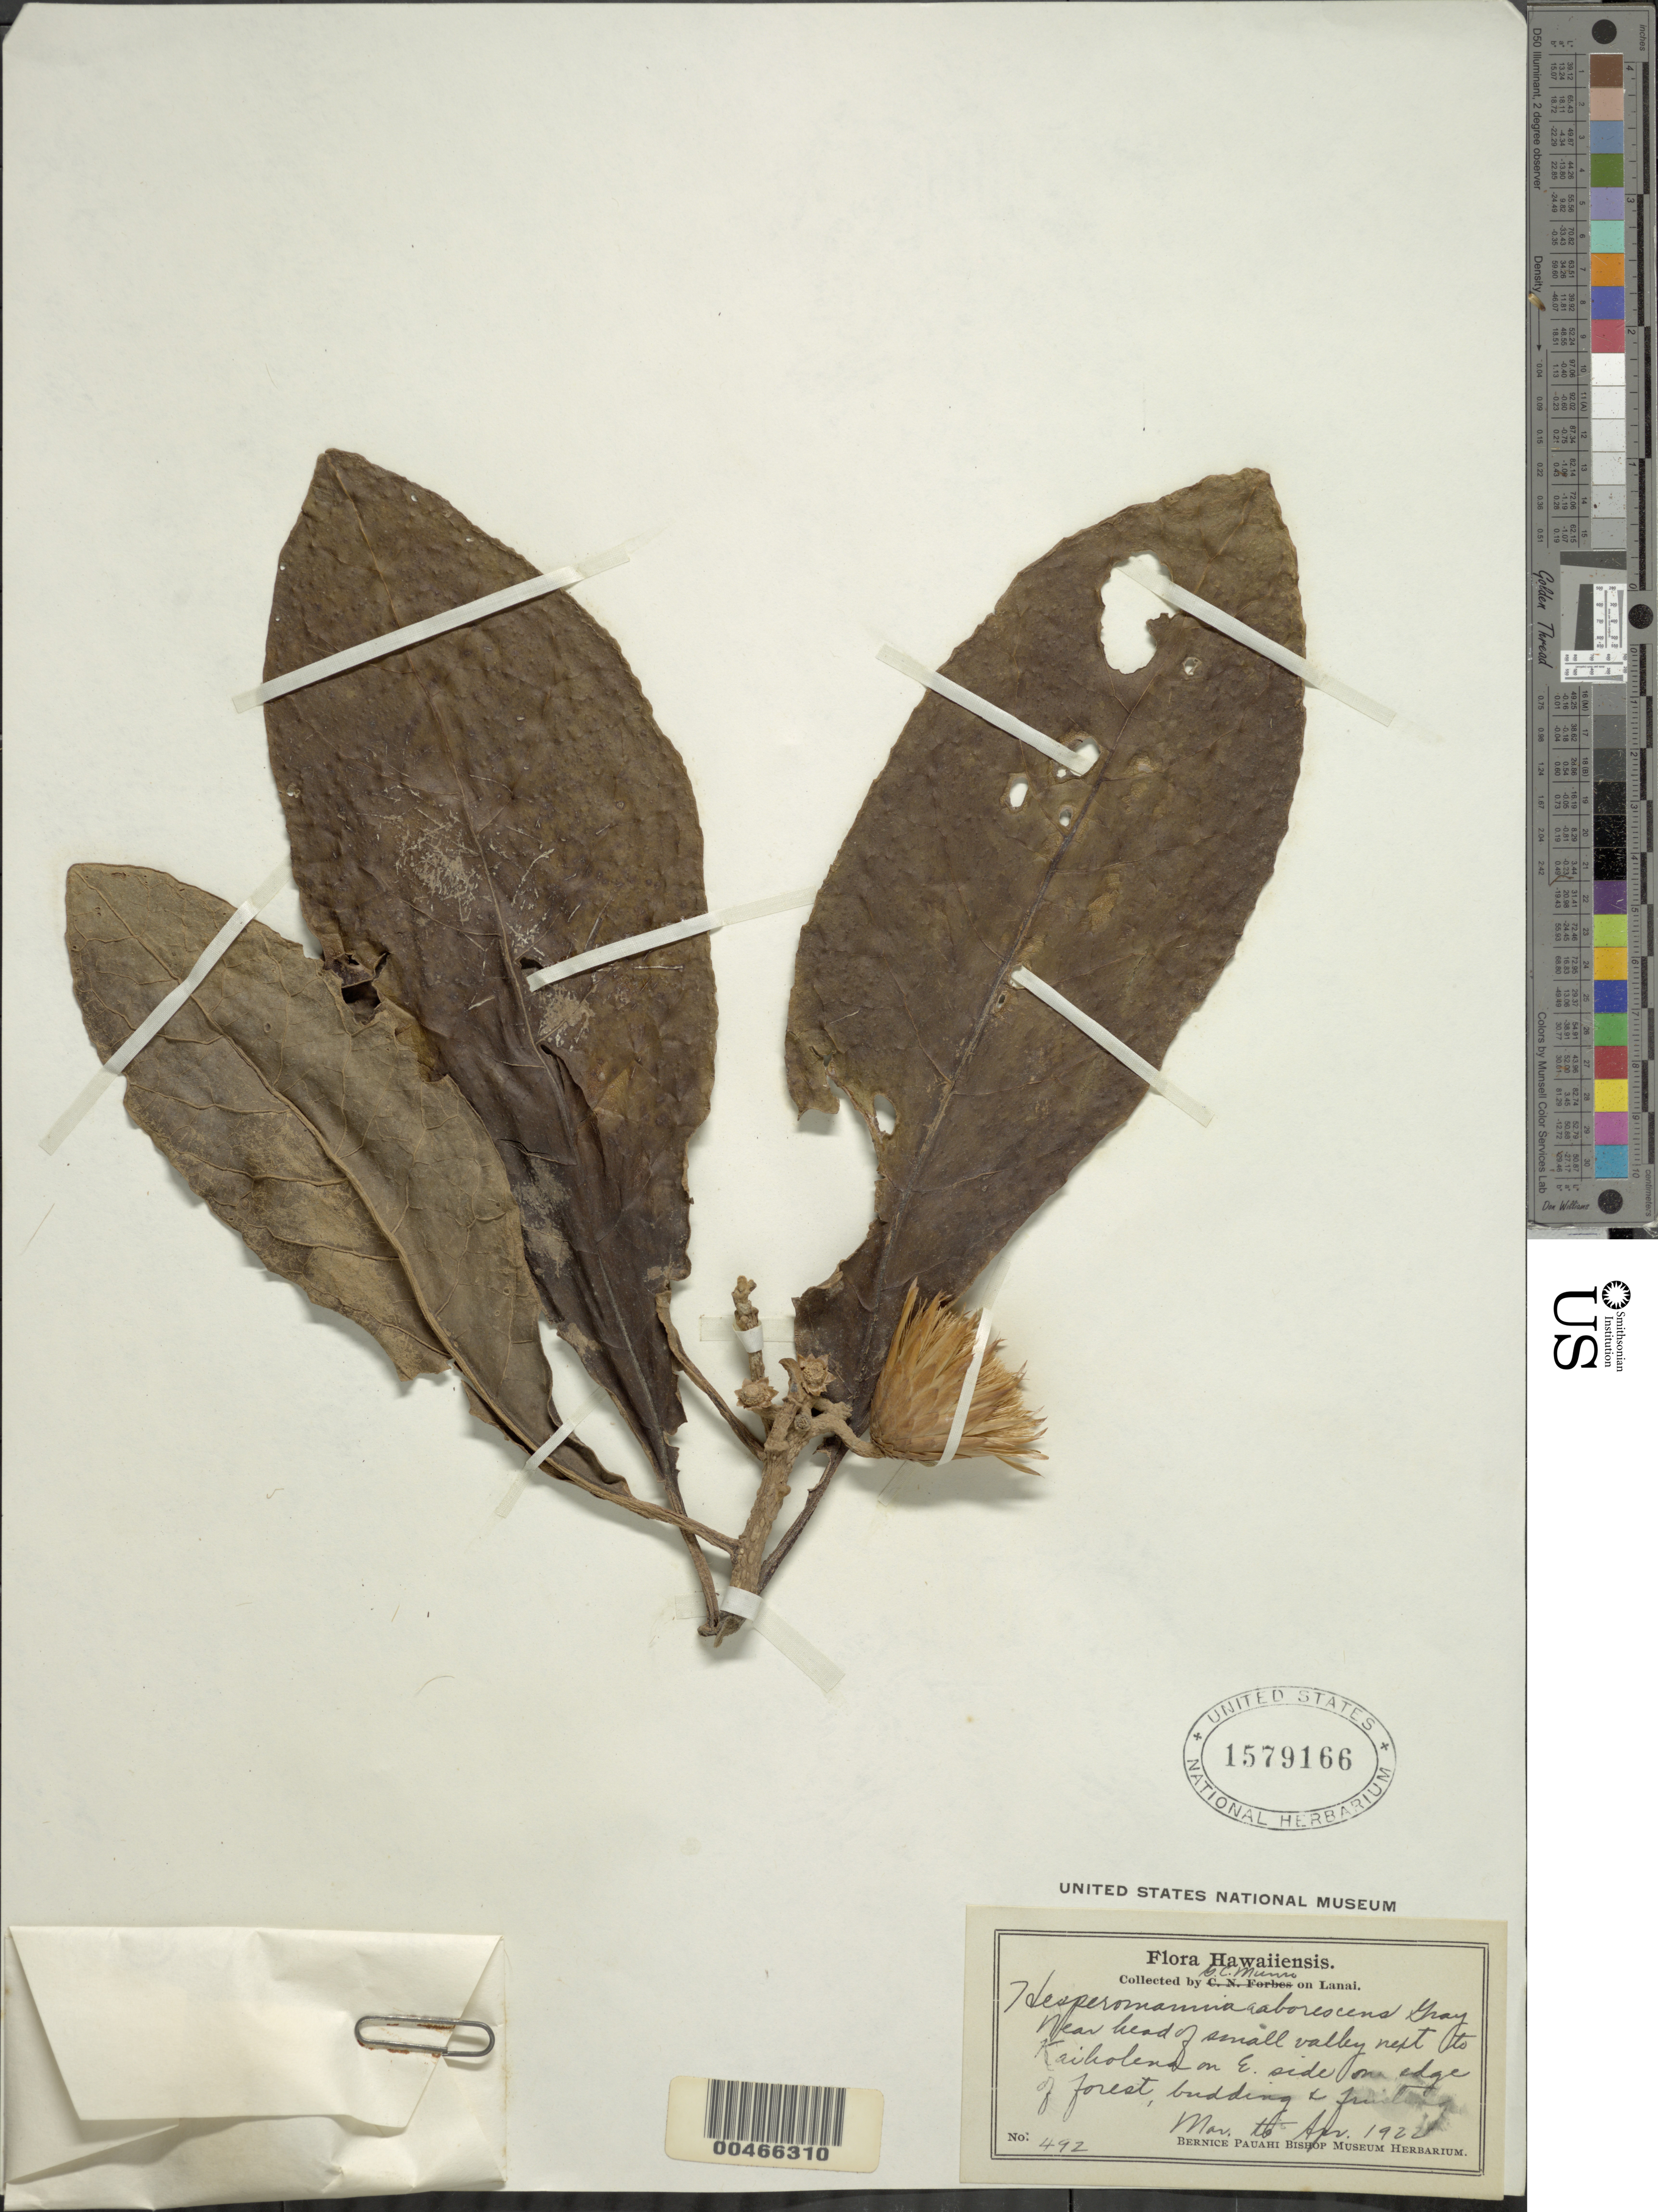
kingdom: Plantae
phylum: Tracheophyta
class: Magnoliopsida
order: Asterales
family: Asteraceae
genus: Hesperomannia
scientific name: Hesperomannia arborescens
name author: A. Gray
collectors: G. C. Munro et al.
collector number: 492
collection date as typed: Mar 1922 to Apr 1922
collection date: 1922-03/1922-04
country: United States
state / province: Hawaii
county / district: Maui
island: Lana'i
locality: Near head of small valley next to Kaiholena on E side on edge of forest.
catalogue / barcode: US 1579166